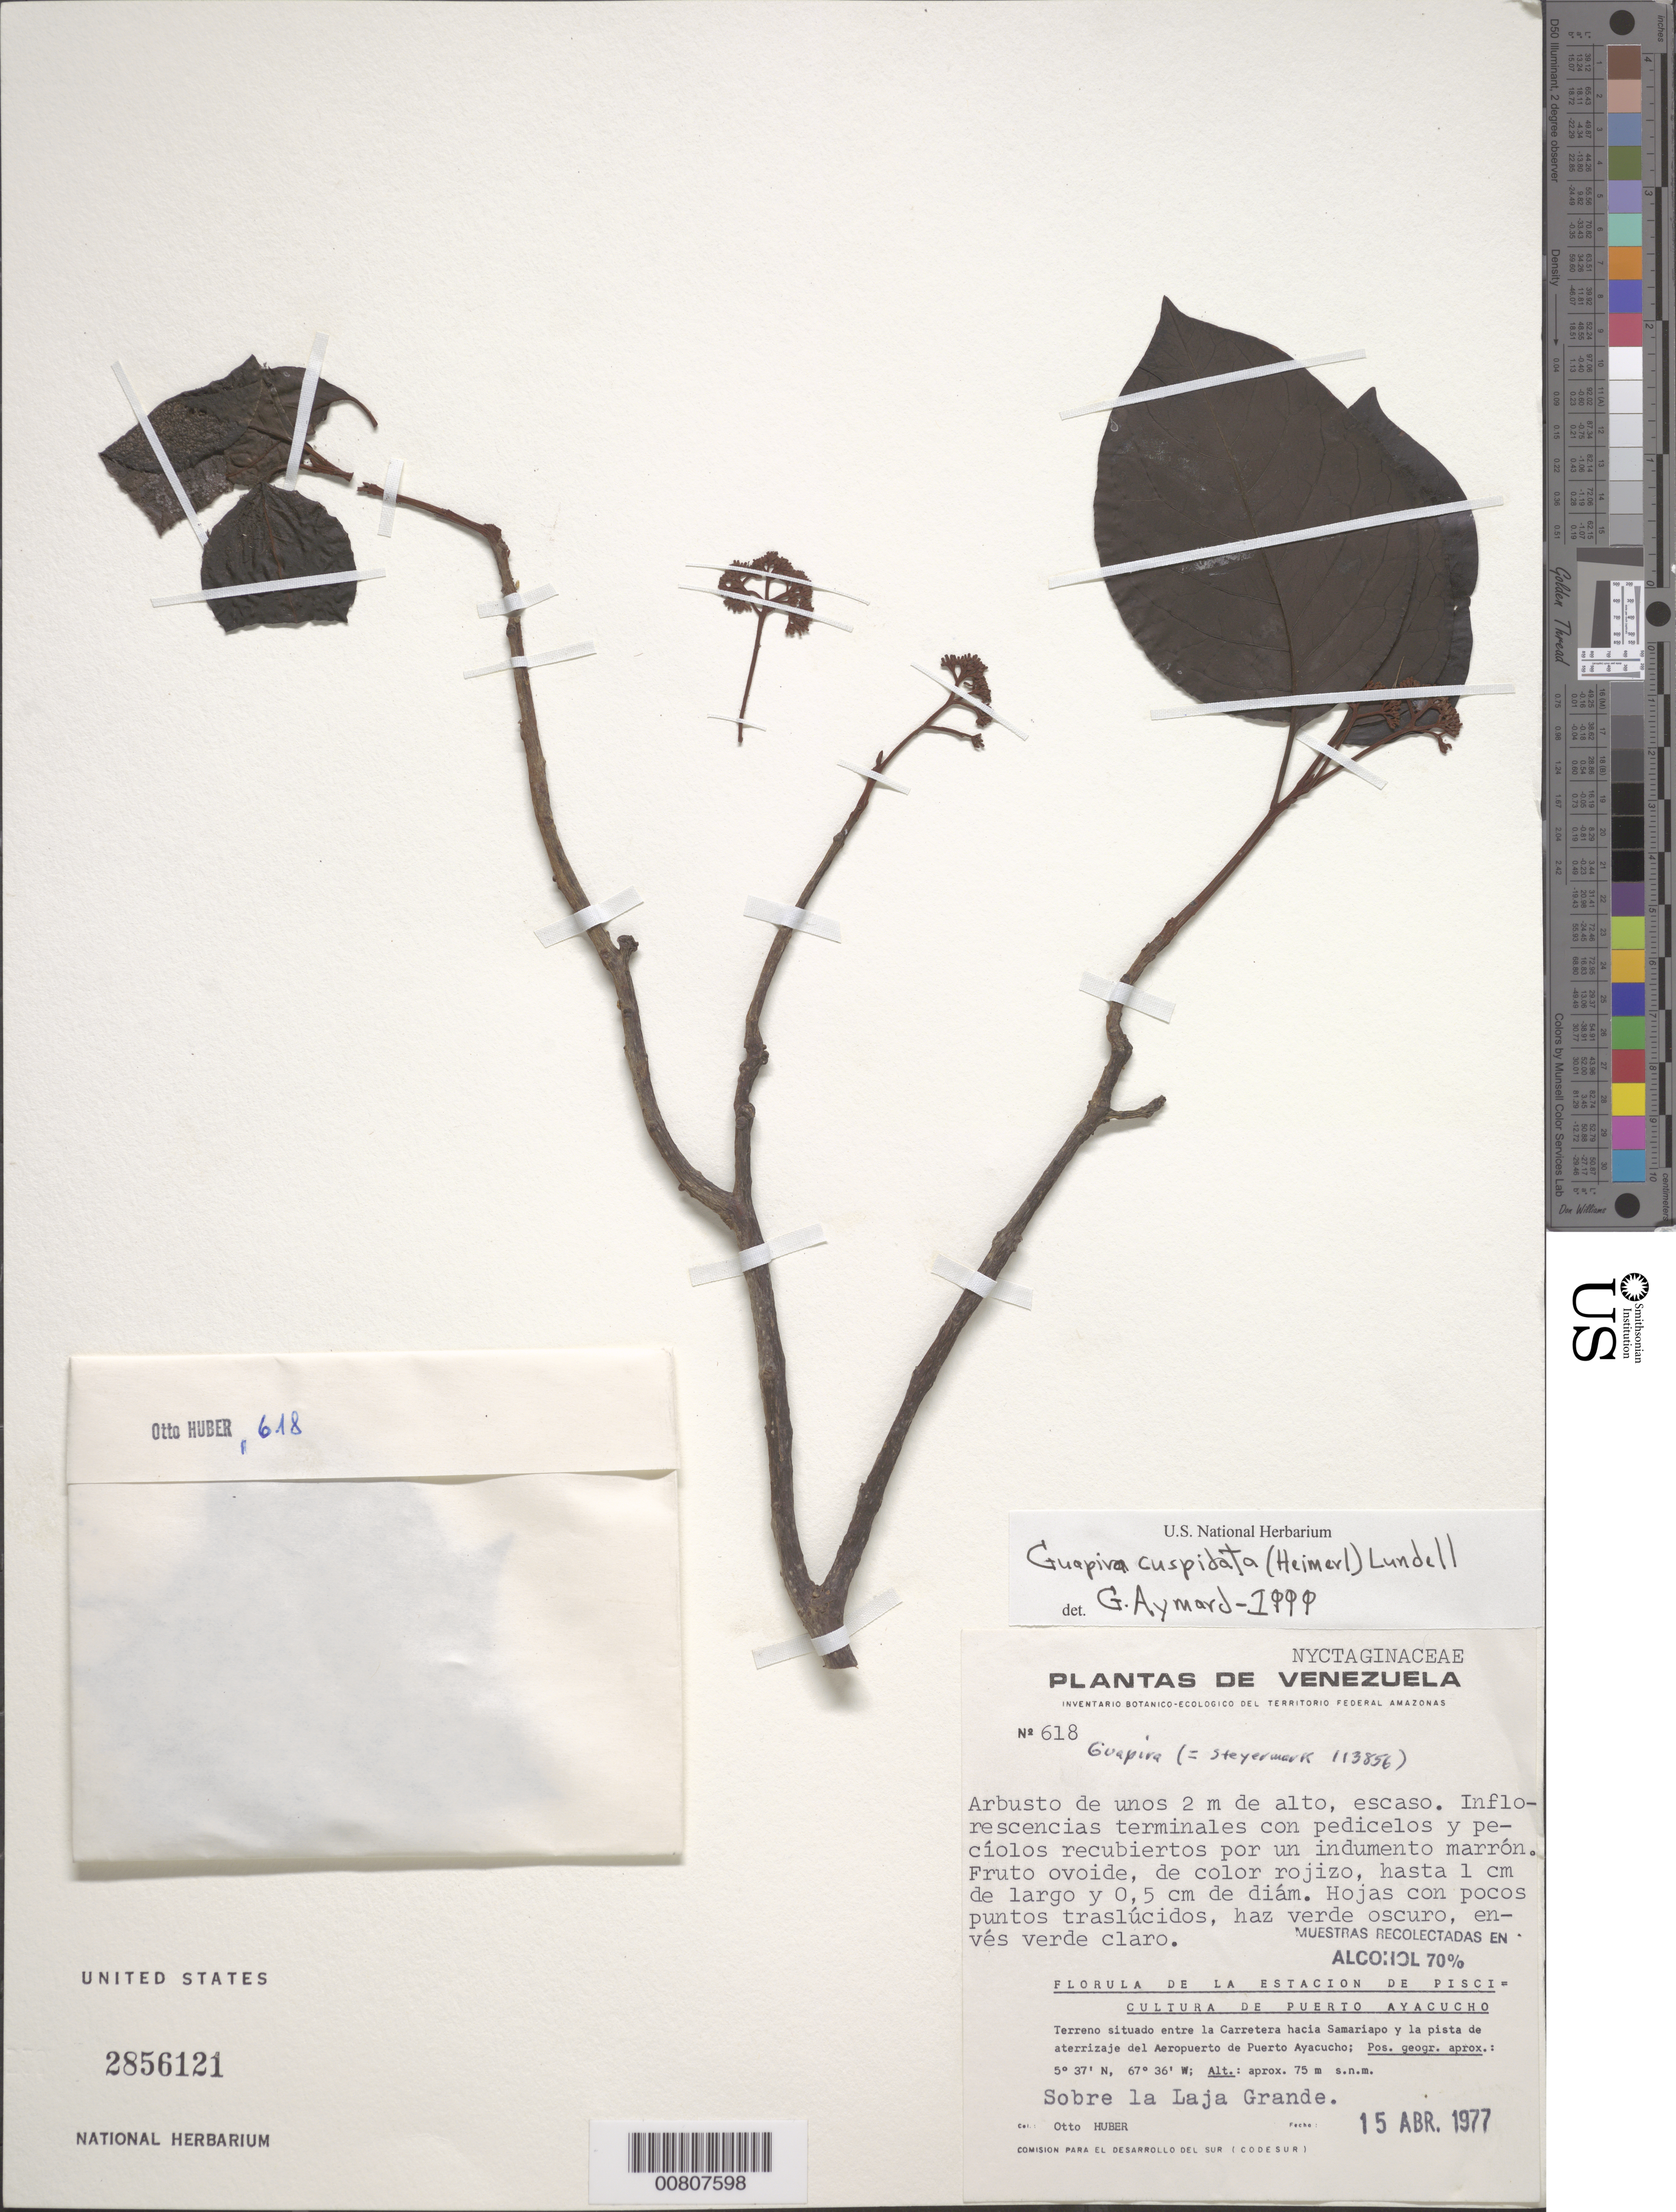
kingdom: Plantae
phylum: Tracheophyta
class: Magnoliopsida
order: Caryophyllales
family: Nyctaginaceae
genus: Guapira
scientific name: Guapira cuspidata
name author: (Heimerl) Lundell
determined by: Aymard C., G. A., (PORT), Univ. Nac. Exp. de los Llanos Ezequiel Zamora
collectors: O. Huber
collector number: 618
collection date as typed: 15-Apr-77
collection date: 1977-04-15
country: Venezuela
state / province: Amazonas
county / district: Atures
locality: Puerto Ayacucho, carretera hacia Samariapo y la pista de aterrizaje del Aeropuerto de Puerto Ayacucho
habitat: Terreno situado entre carretera y la pista de aterrizaje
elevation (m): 75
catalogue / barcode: US 2856121